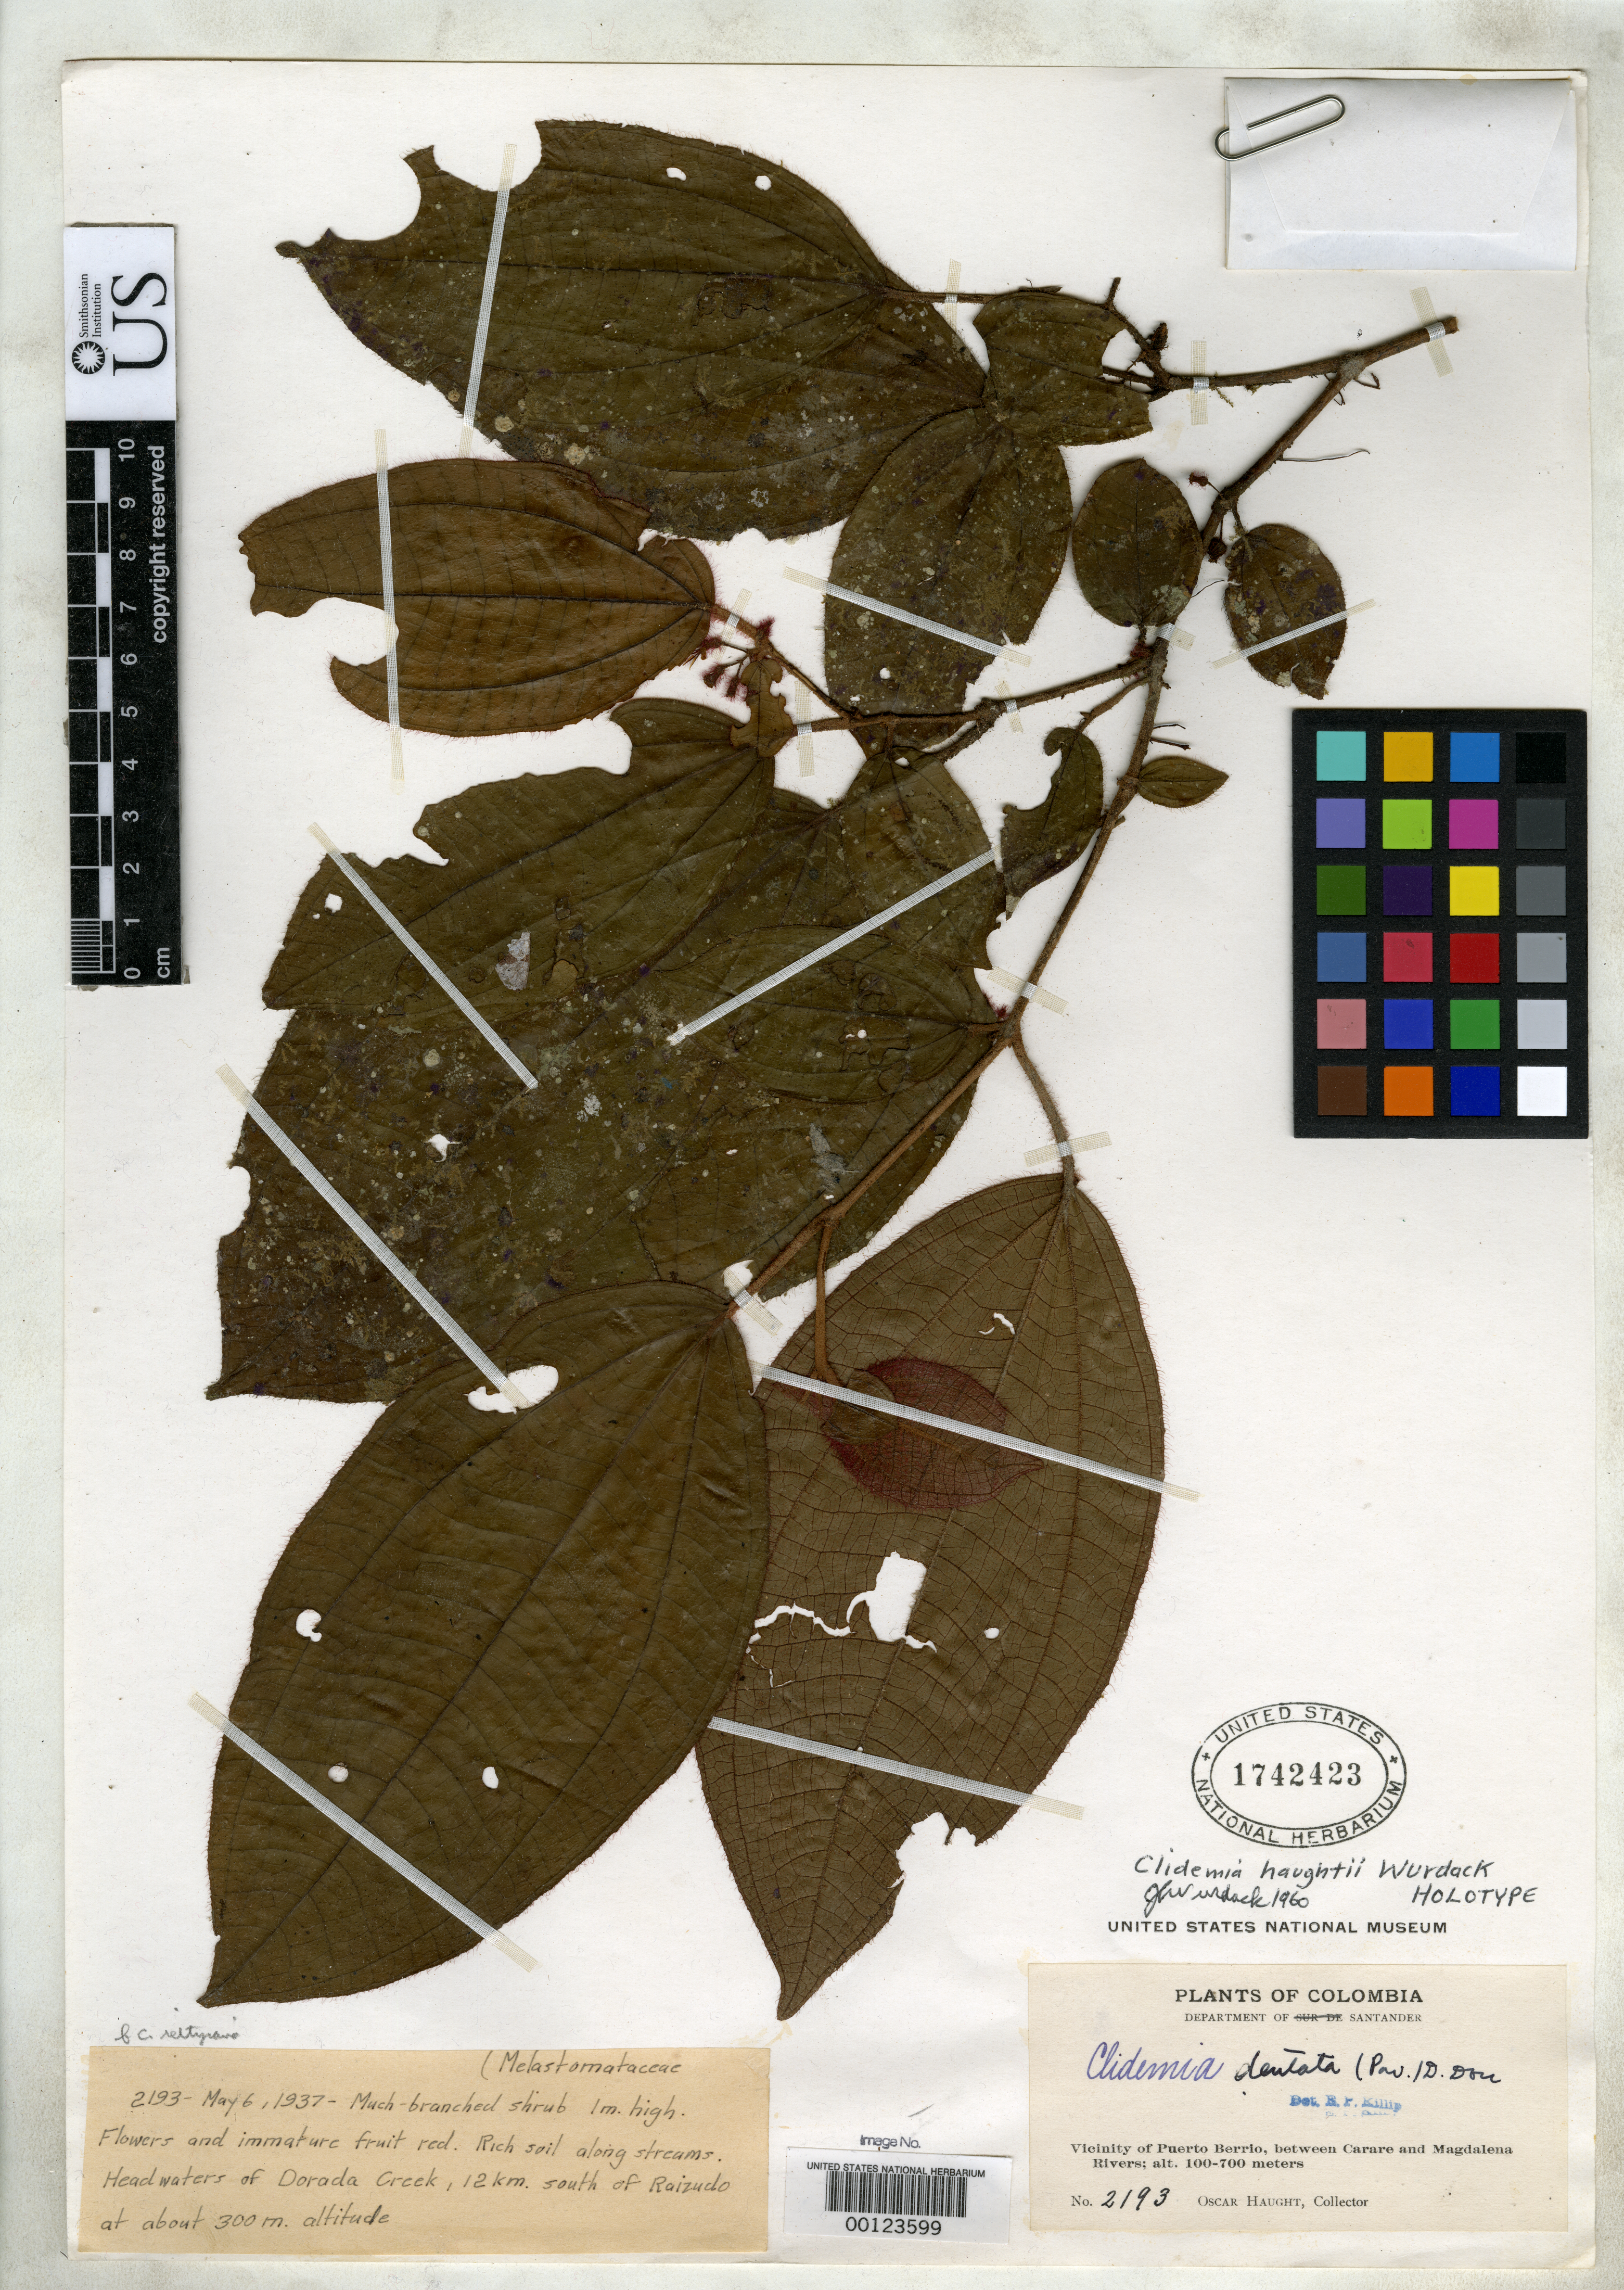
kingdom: Plantae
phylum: Tracheophyta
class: Magnoliopsida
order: Myrtales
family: Melastomataceae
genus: Clidemia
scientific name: Clidemia haughtii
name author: Wurdack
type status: Holotype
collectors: O. L. Haught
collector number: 2193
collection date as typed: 06 May 1937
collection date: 1937-05-06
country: Colombia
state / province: Santander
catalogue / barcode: US 1742423